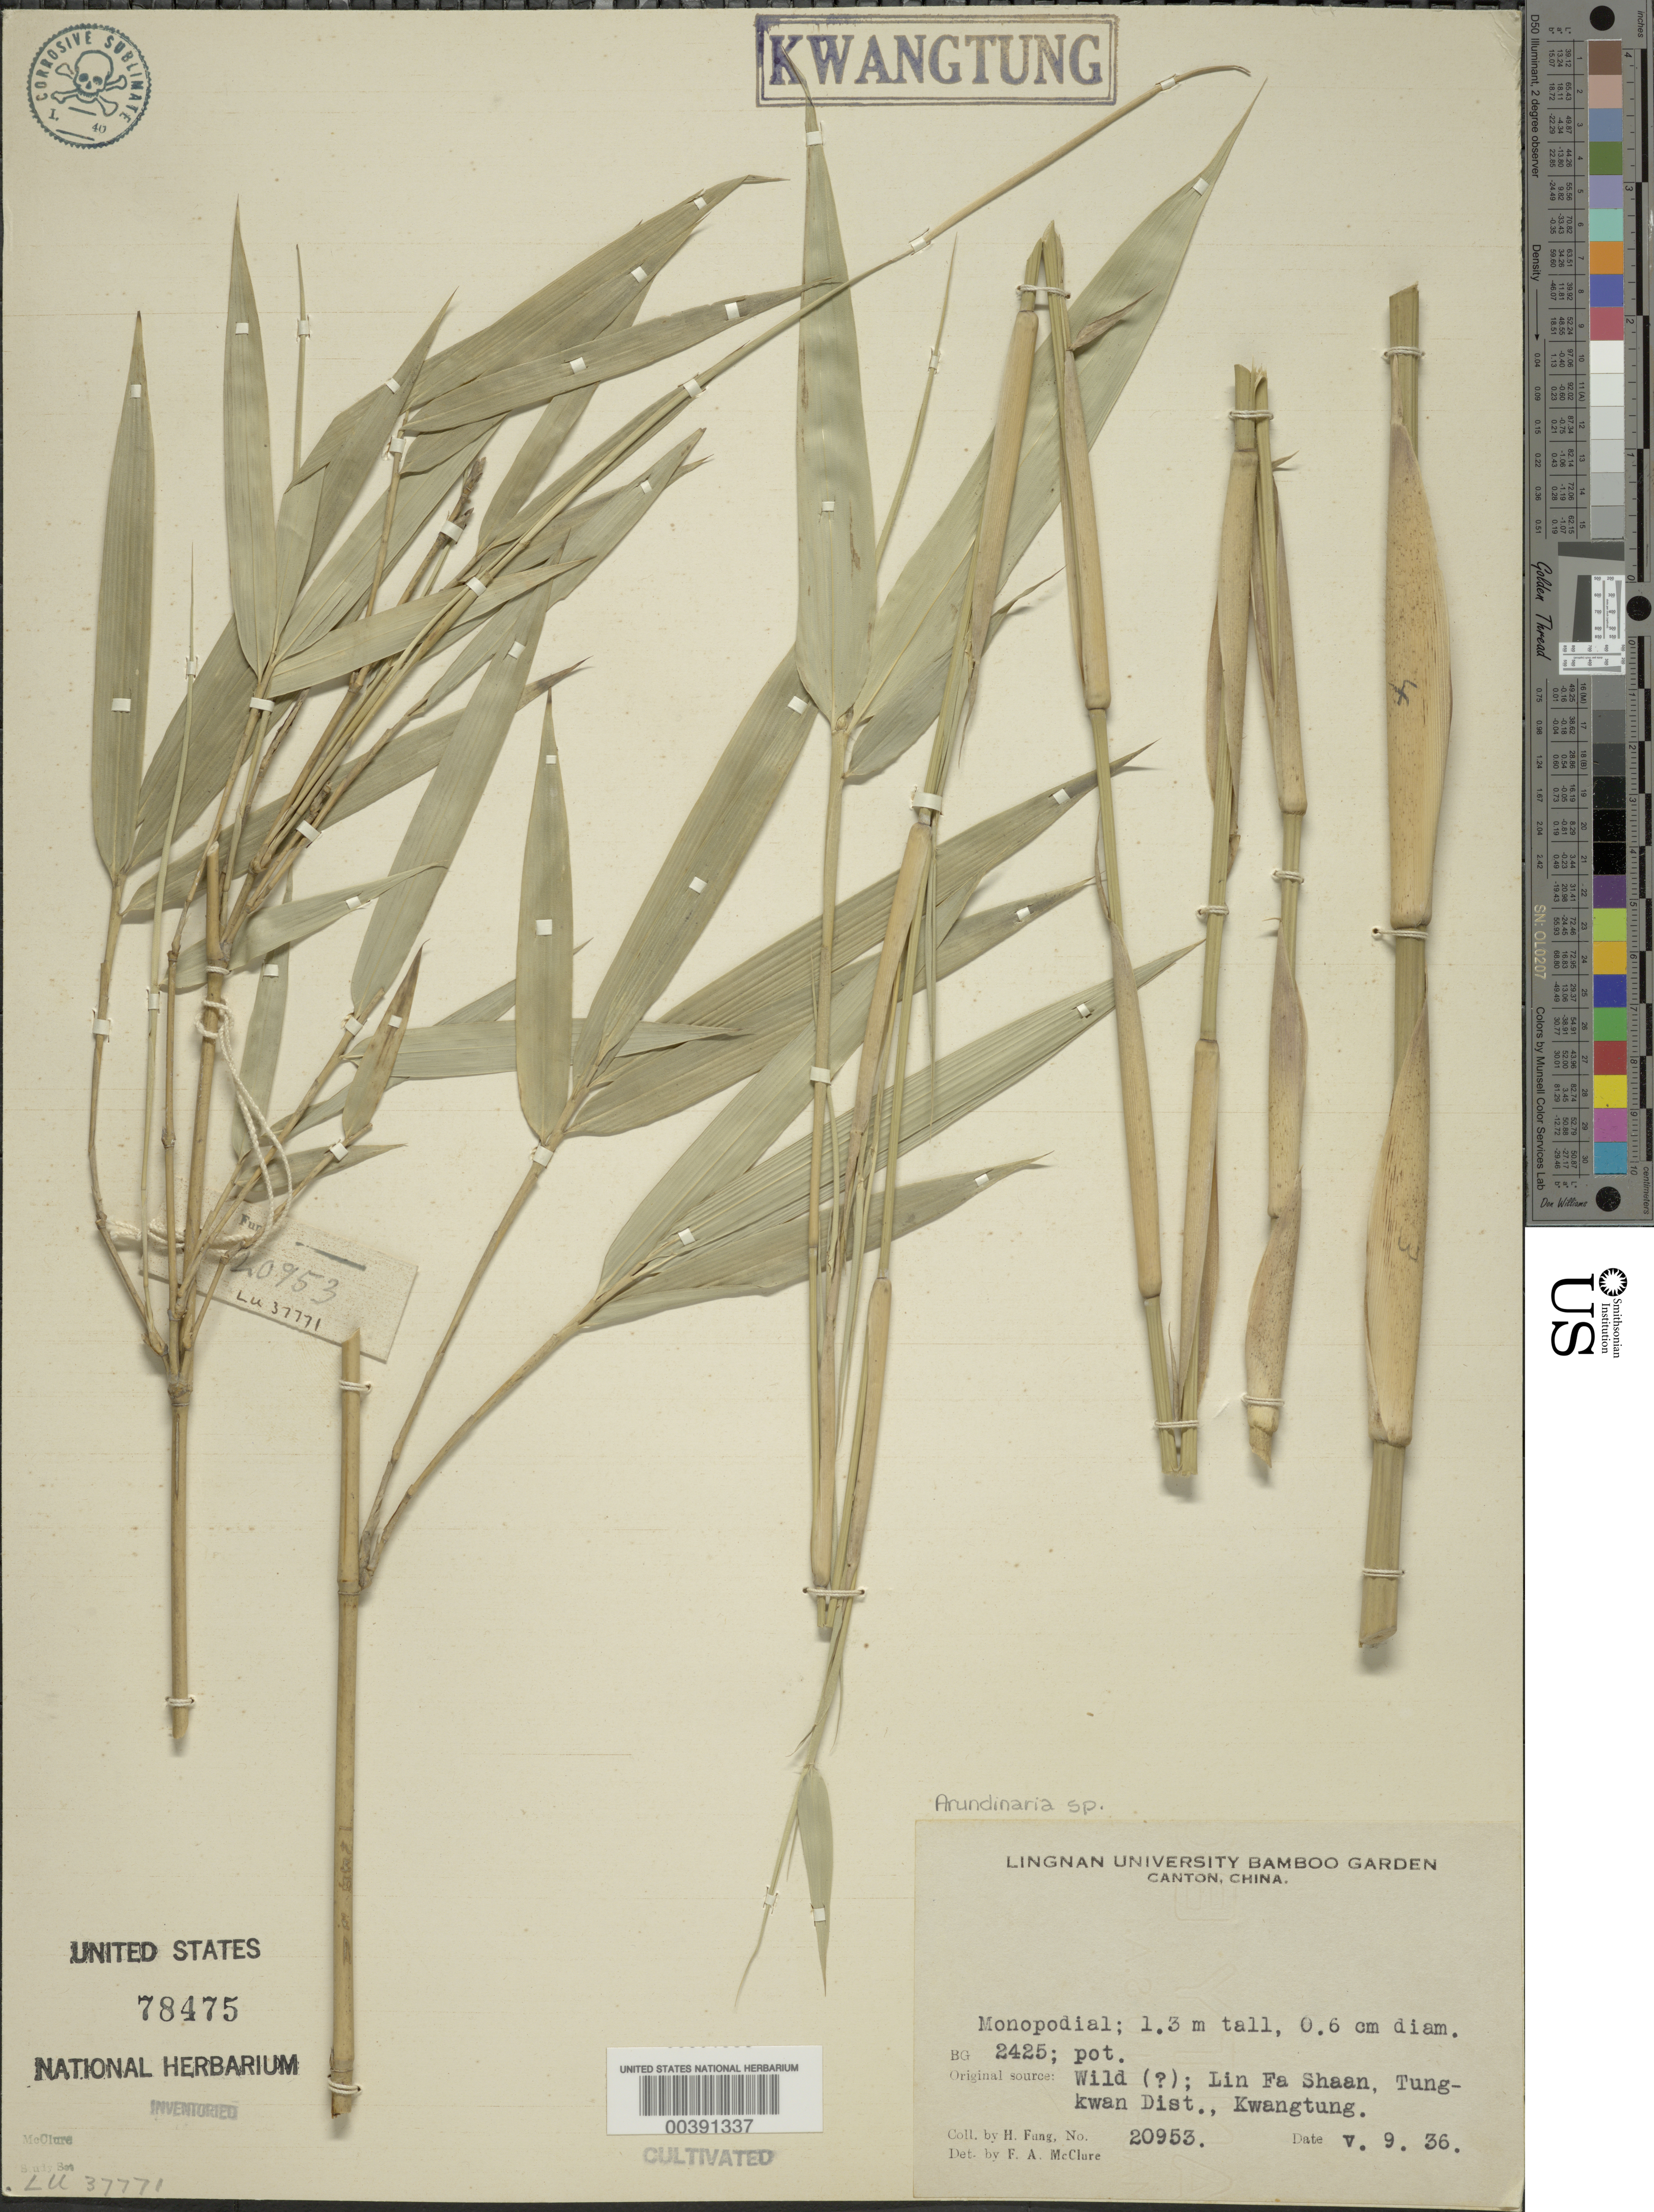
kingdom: Plantae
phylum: Tracheophyta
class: Liliopsida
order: Poales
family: Poaceae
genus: Arundinaria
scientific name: Arundinaria sp.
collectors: H. L. Fung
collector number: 20953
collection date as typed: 09 May 1936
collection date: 1936-05-09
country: China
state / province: Guangdong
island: Honam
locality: Lingnan univ. bg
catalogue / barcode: US 78475